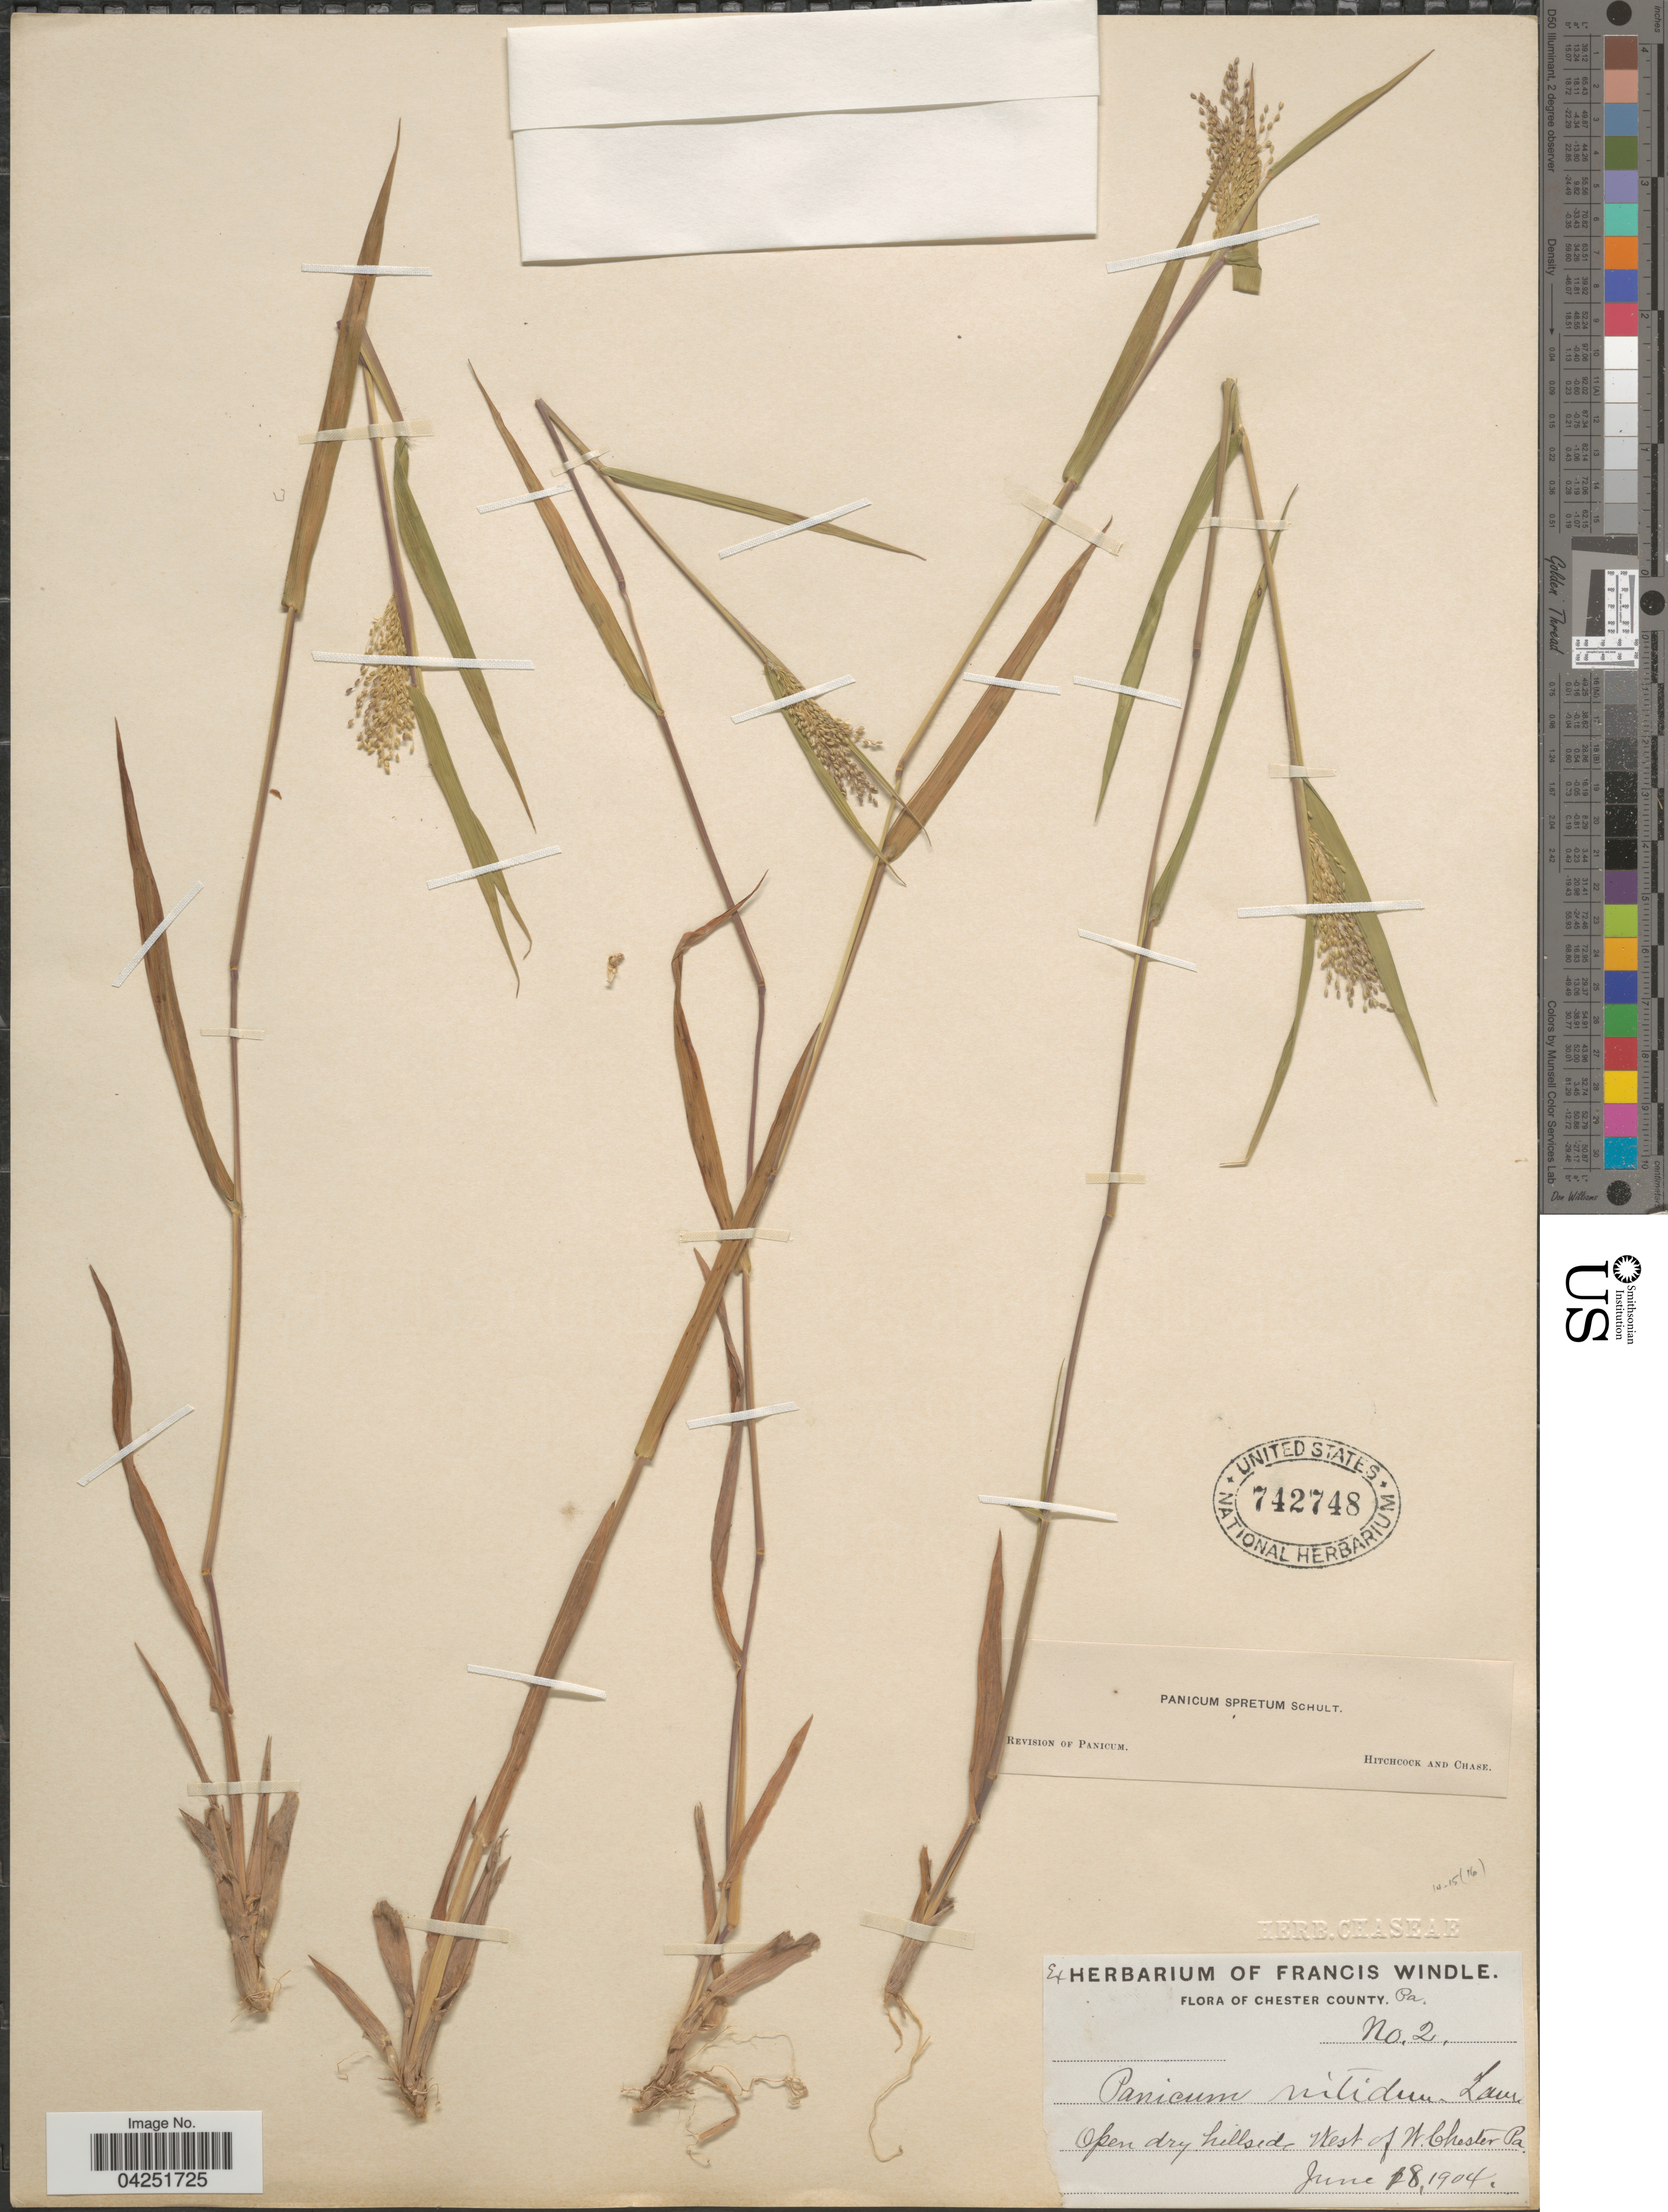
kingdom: Plantae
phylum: Tracheophyta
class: Liliopsida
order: Poales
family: Poaceae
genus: Dichanthelium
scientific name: Dichanthelium acuminatum var. densiflorum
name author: (Rand & Redfield) Gould & C.A. Clark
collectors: ex herb. F. Windle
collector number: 2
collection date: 1904-06-18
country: United States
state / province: Pennsylvania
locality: Chester County. Open dry hillside, West of W. Chester.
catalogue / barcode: US 742748